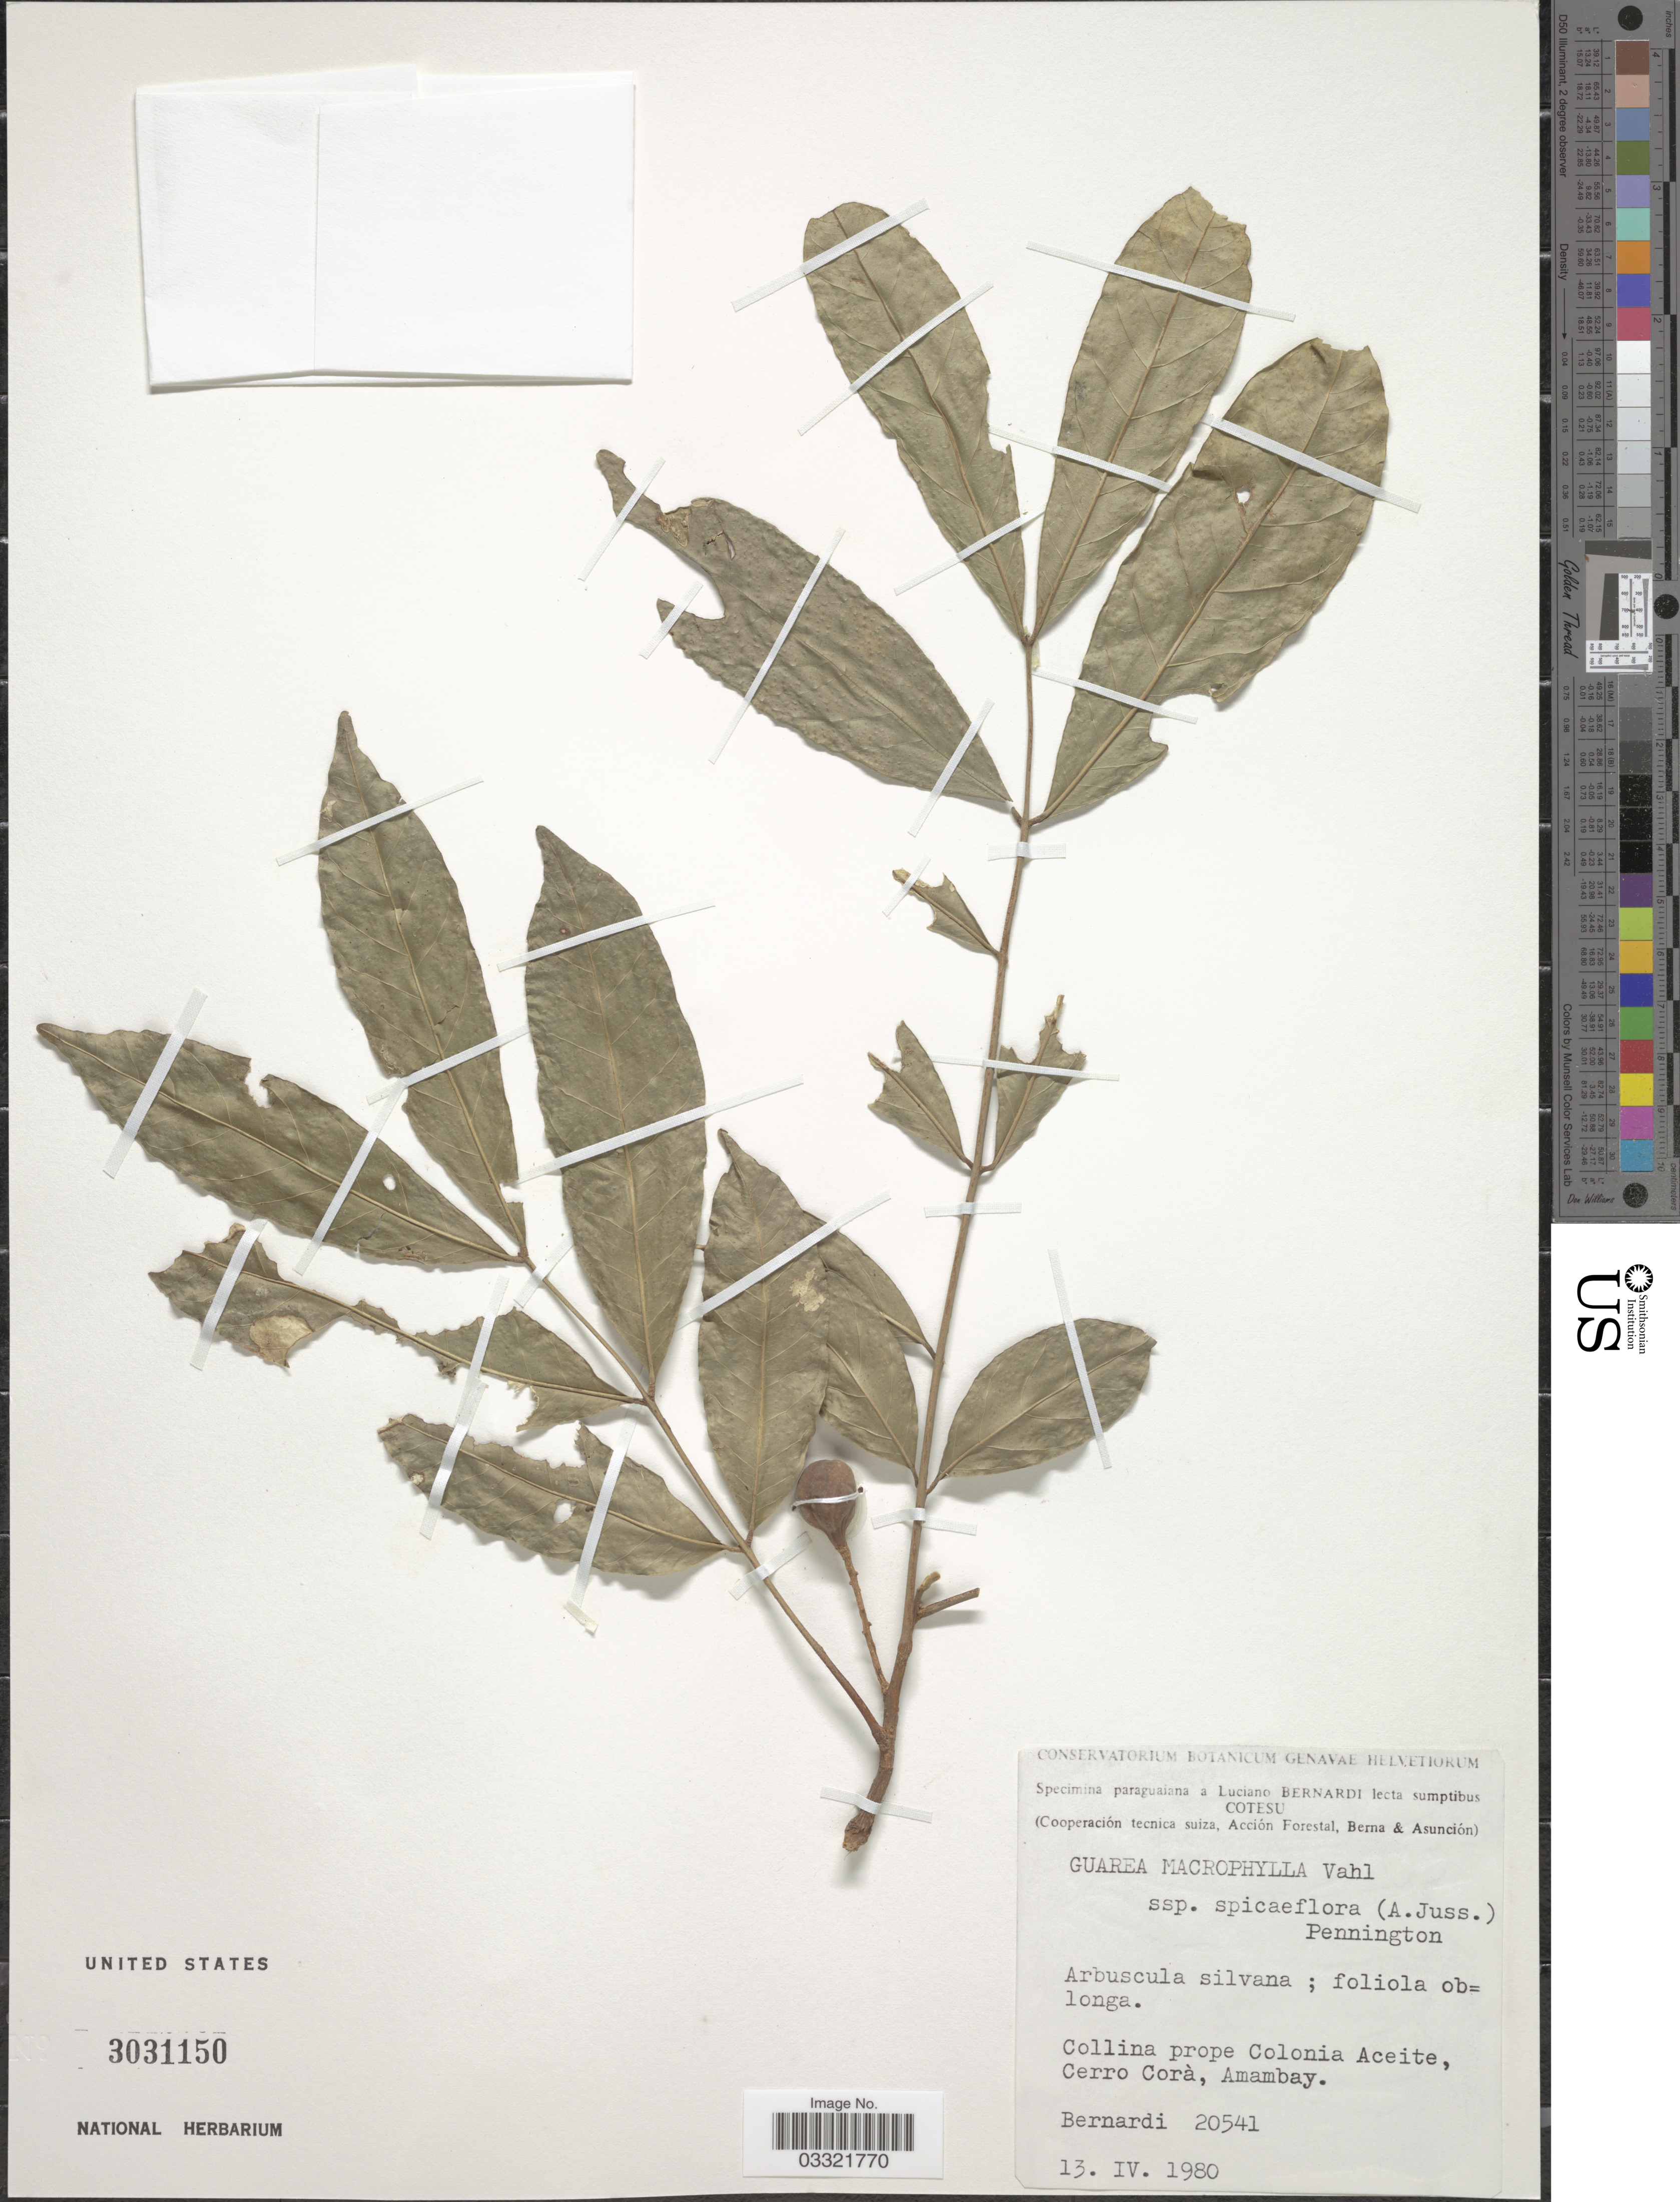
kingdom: Plantae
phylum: Tracheophyta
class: Magnoliopsida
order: Sapindales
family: Meliaceae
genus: Guarea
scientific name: Guarea macrophylla subsp. spiciflora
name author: (A. Juss.) T.D. Penn.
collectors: L. Bernardi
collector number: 20541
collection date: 1980-04-13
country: Paraguay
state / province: Amambay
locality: Collina prope Colonia Aceite, Cerro Corà.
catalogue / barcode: US 3031150